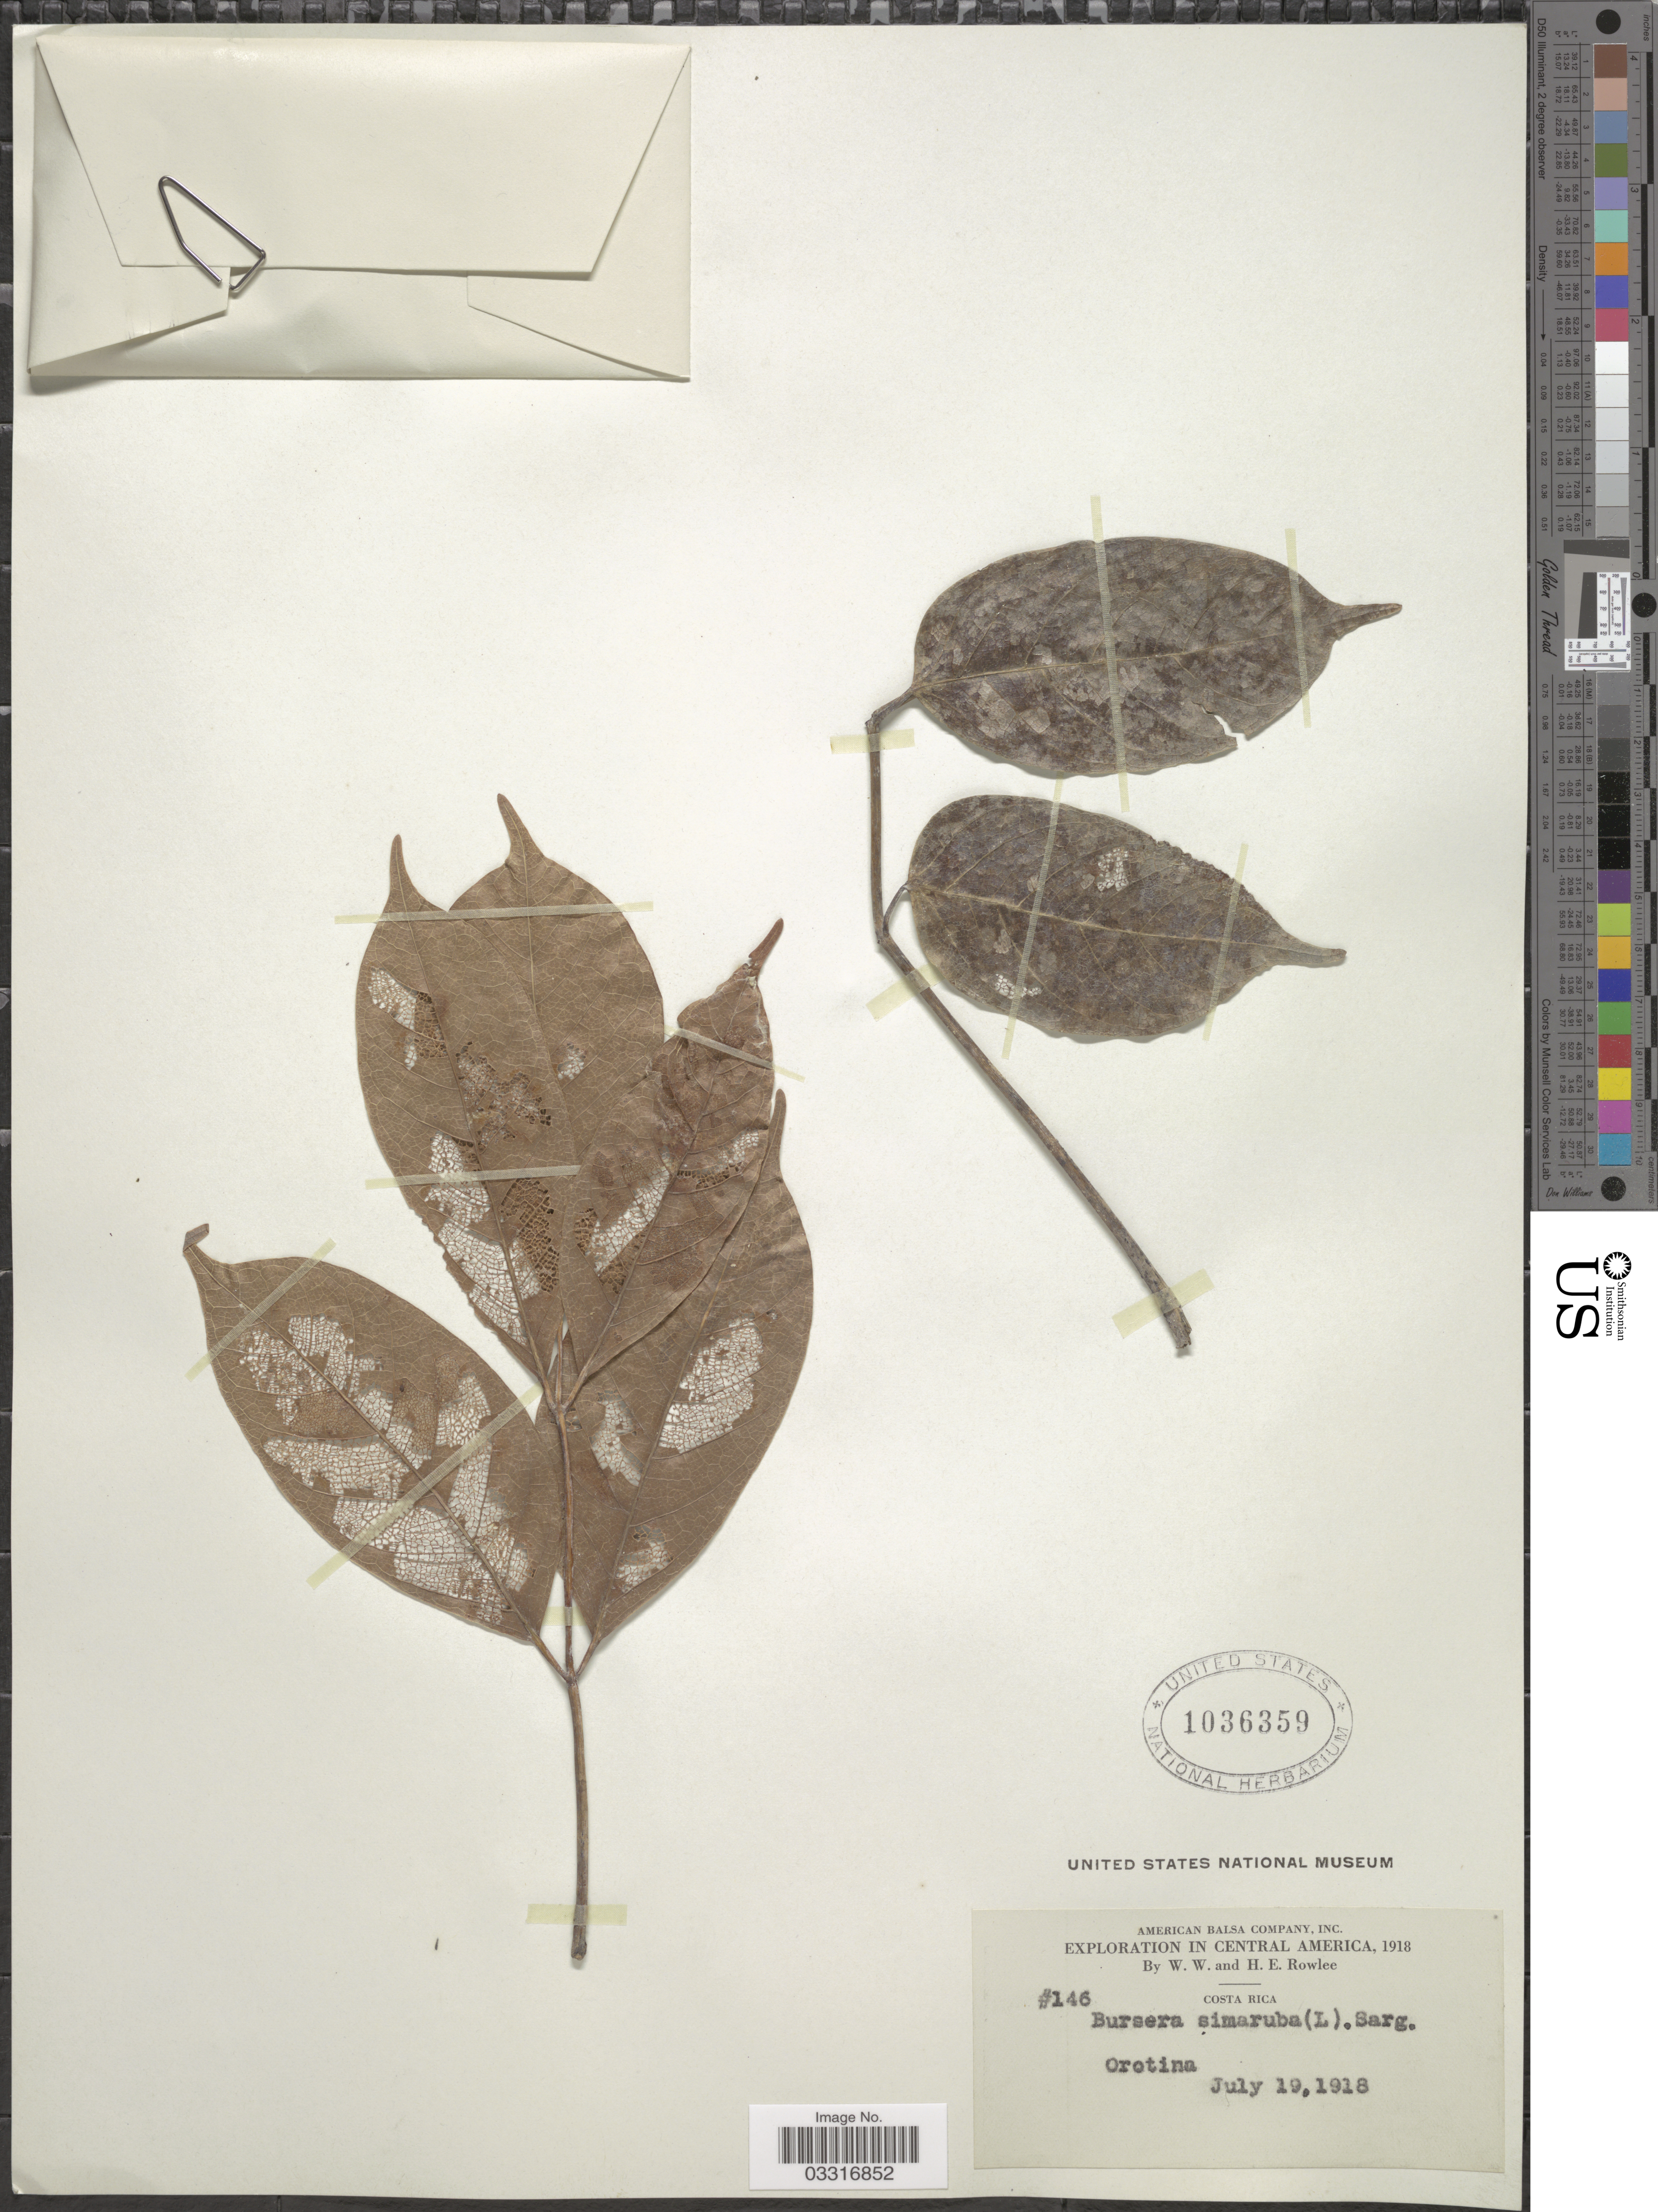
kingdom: Plantae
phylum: Tracheophyta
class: Magnoliopsida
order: Sapindales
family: Burseraceae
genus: Bursera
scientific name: Bursera simaruba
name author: (L.) Sarg.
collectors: W. W. Rowlee & H. E. Rowlee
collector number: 146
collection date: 1918-07-19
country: Costa Rica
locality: Orotina.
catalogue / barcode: US 1036359